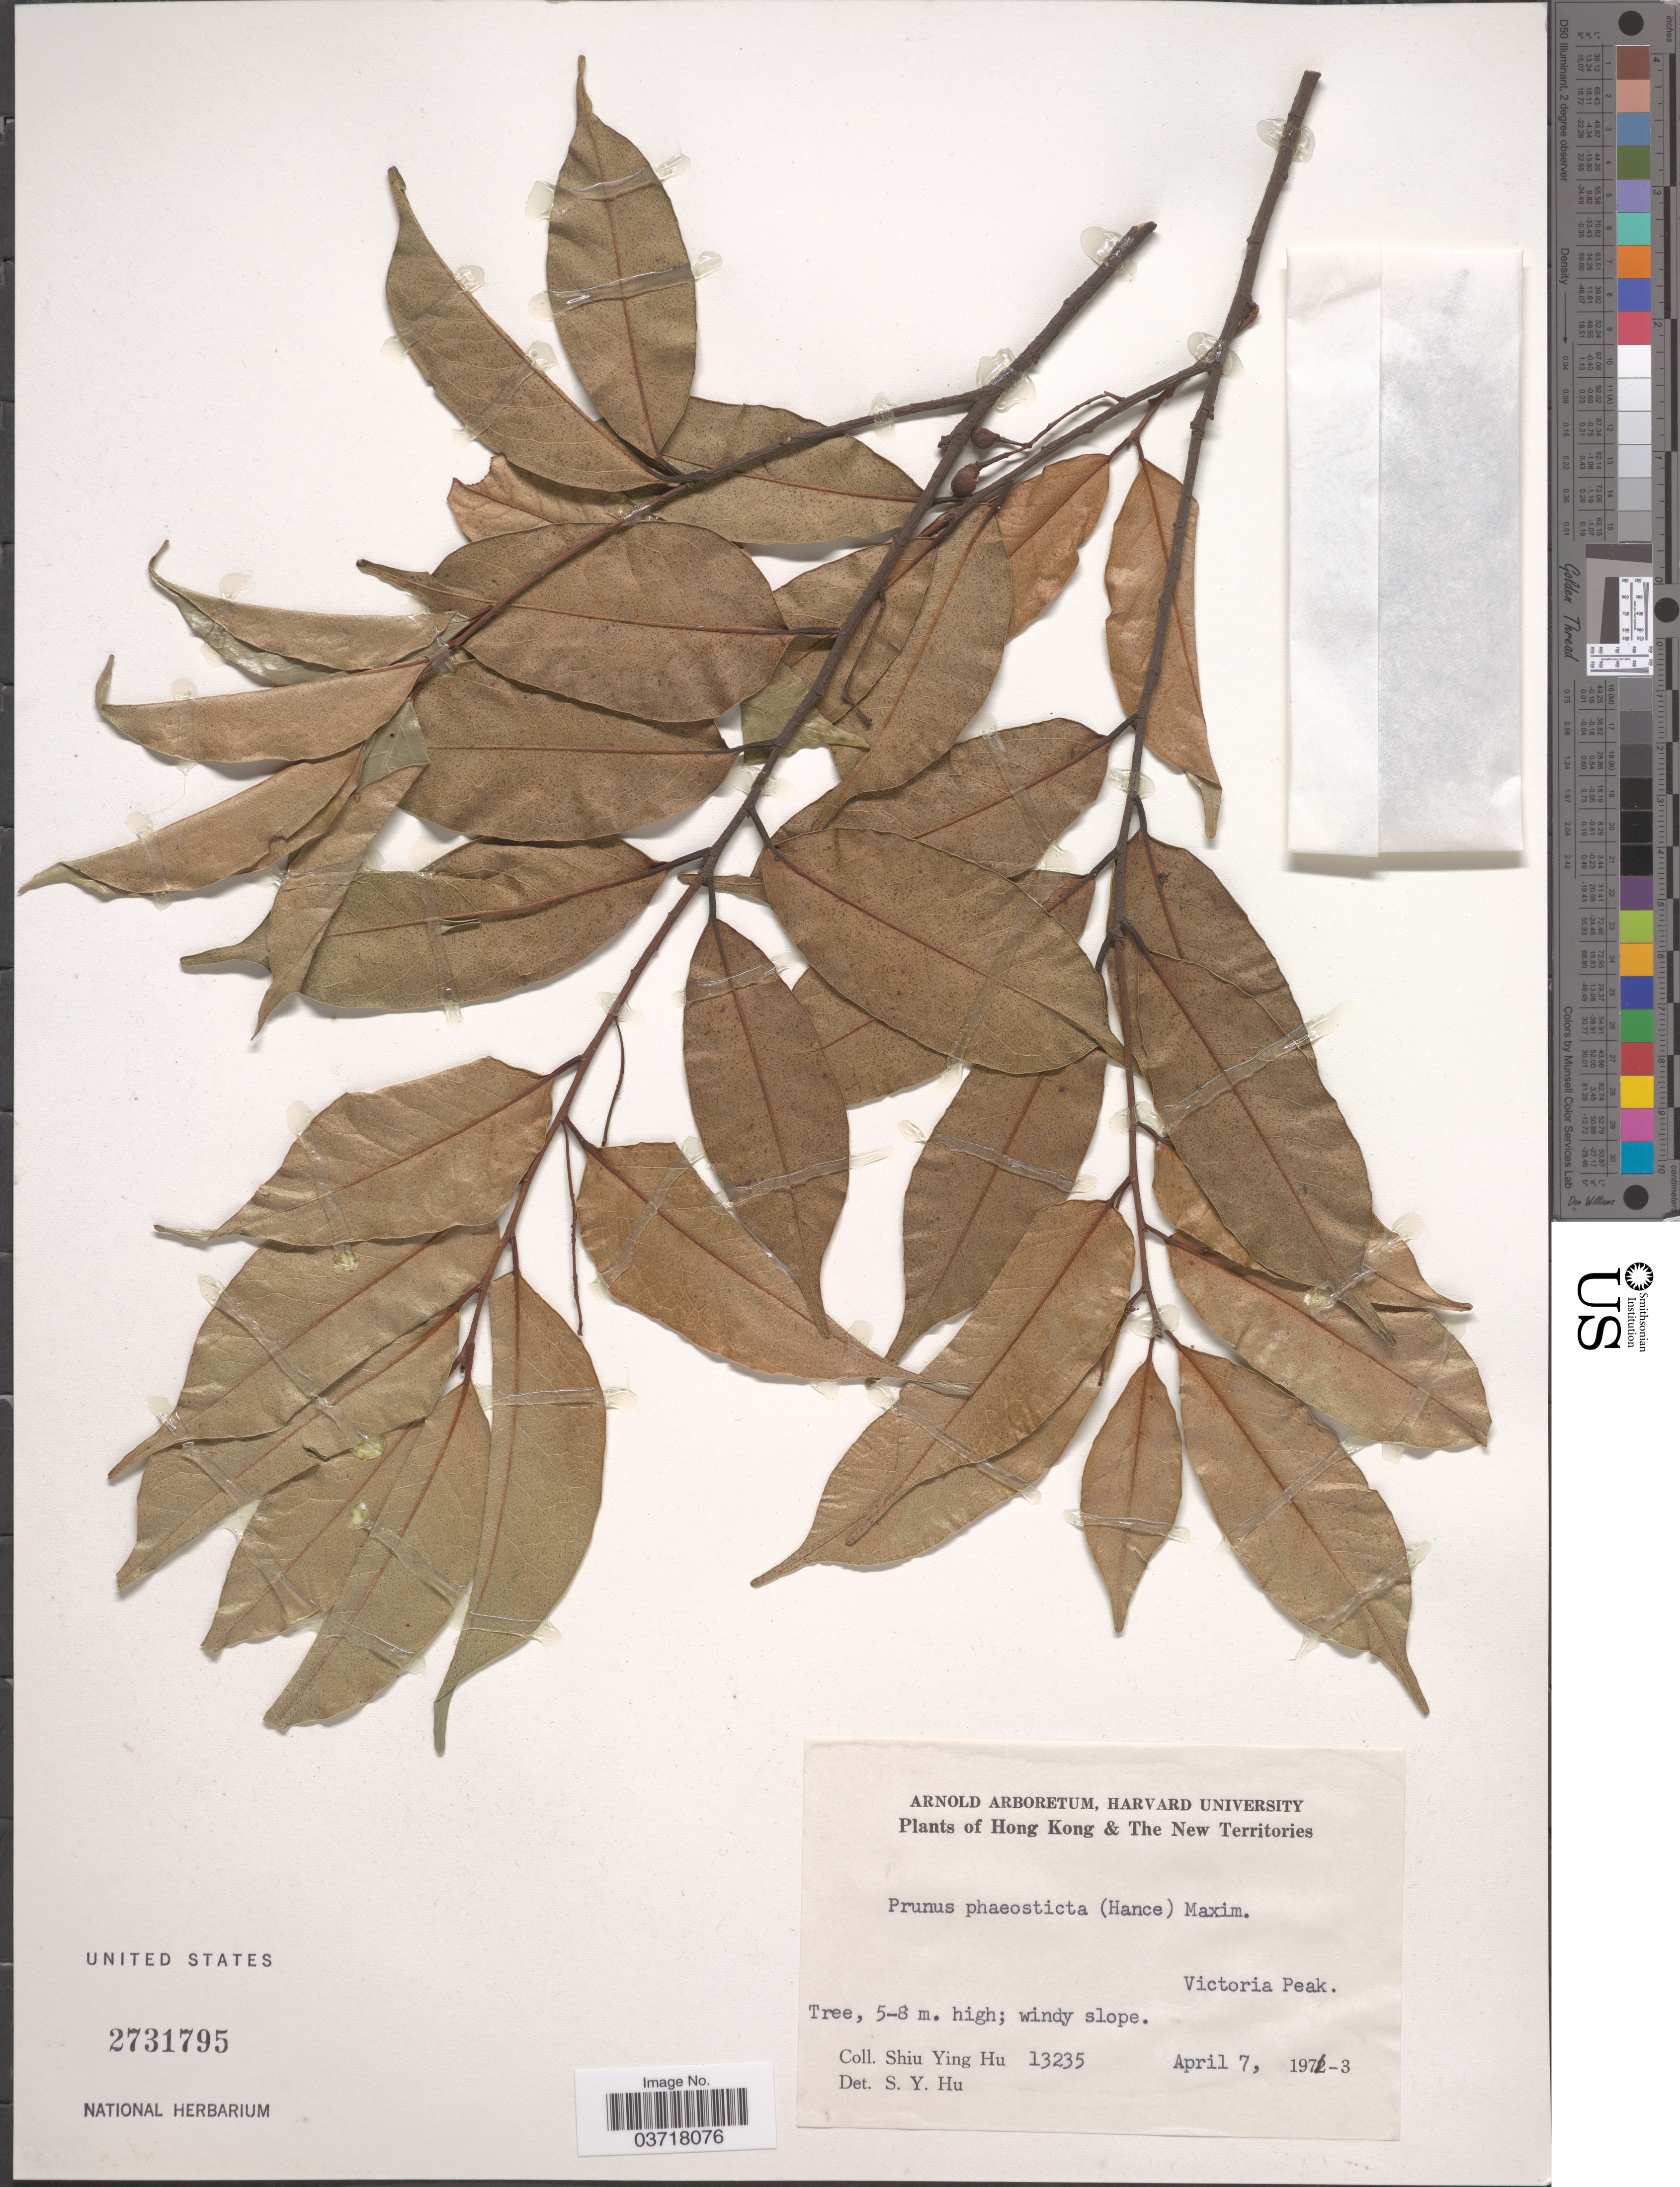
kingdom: Plantae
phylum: Tracheophyta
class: Magnoliopsida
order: Rosales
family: Rosaceae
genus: Prunus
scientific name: Prunus phaeosticta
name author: (Hance) Maxim.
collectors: S. Y. Hu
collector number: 13235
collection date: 1973-04-07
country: China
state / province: Hong Kong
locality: Hong Kong & The New Territories. Victoria Peak.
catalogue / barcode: US 2731795